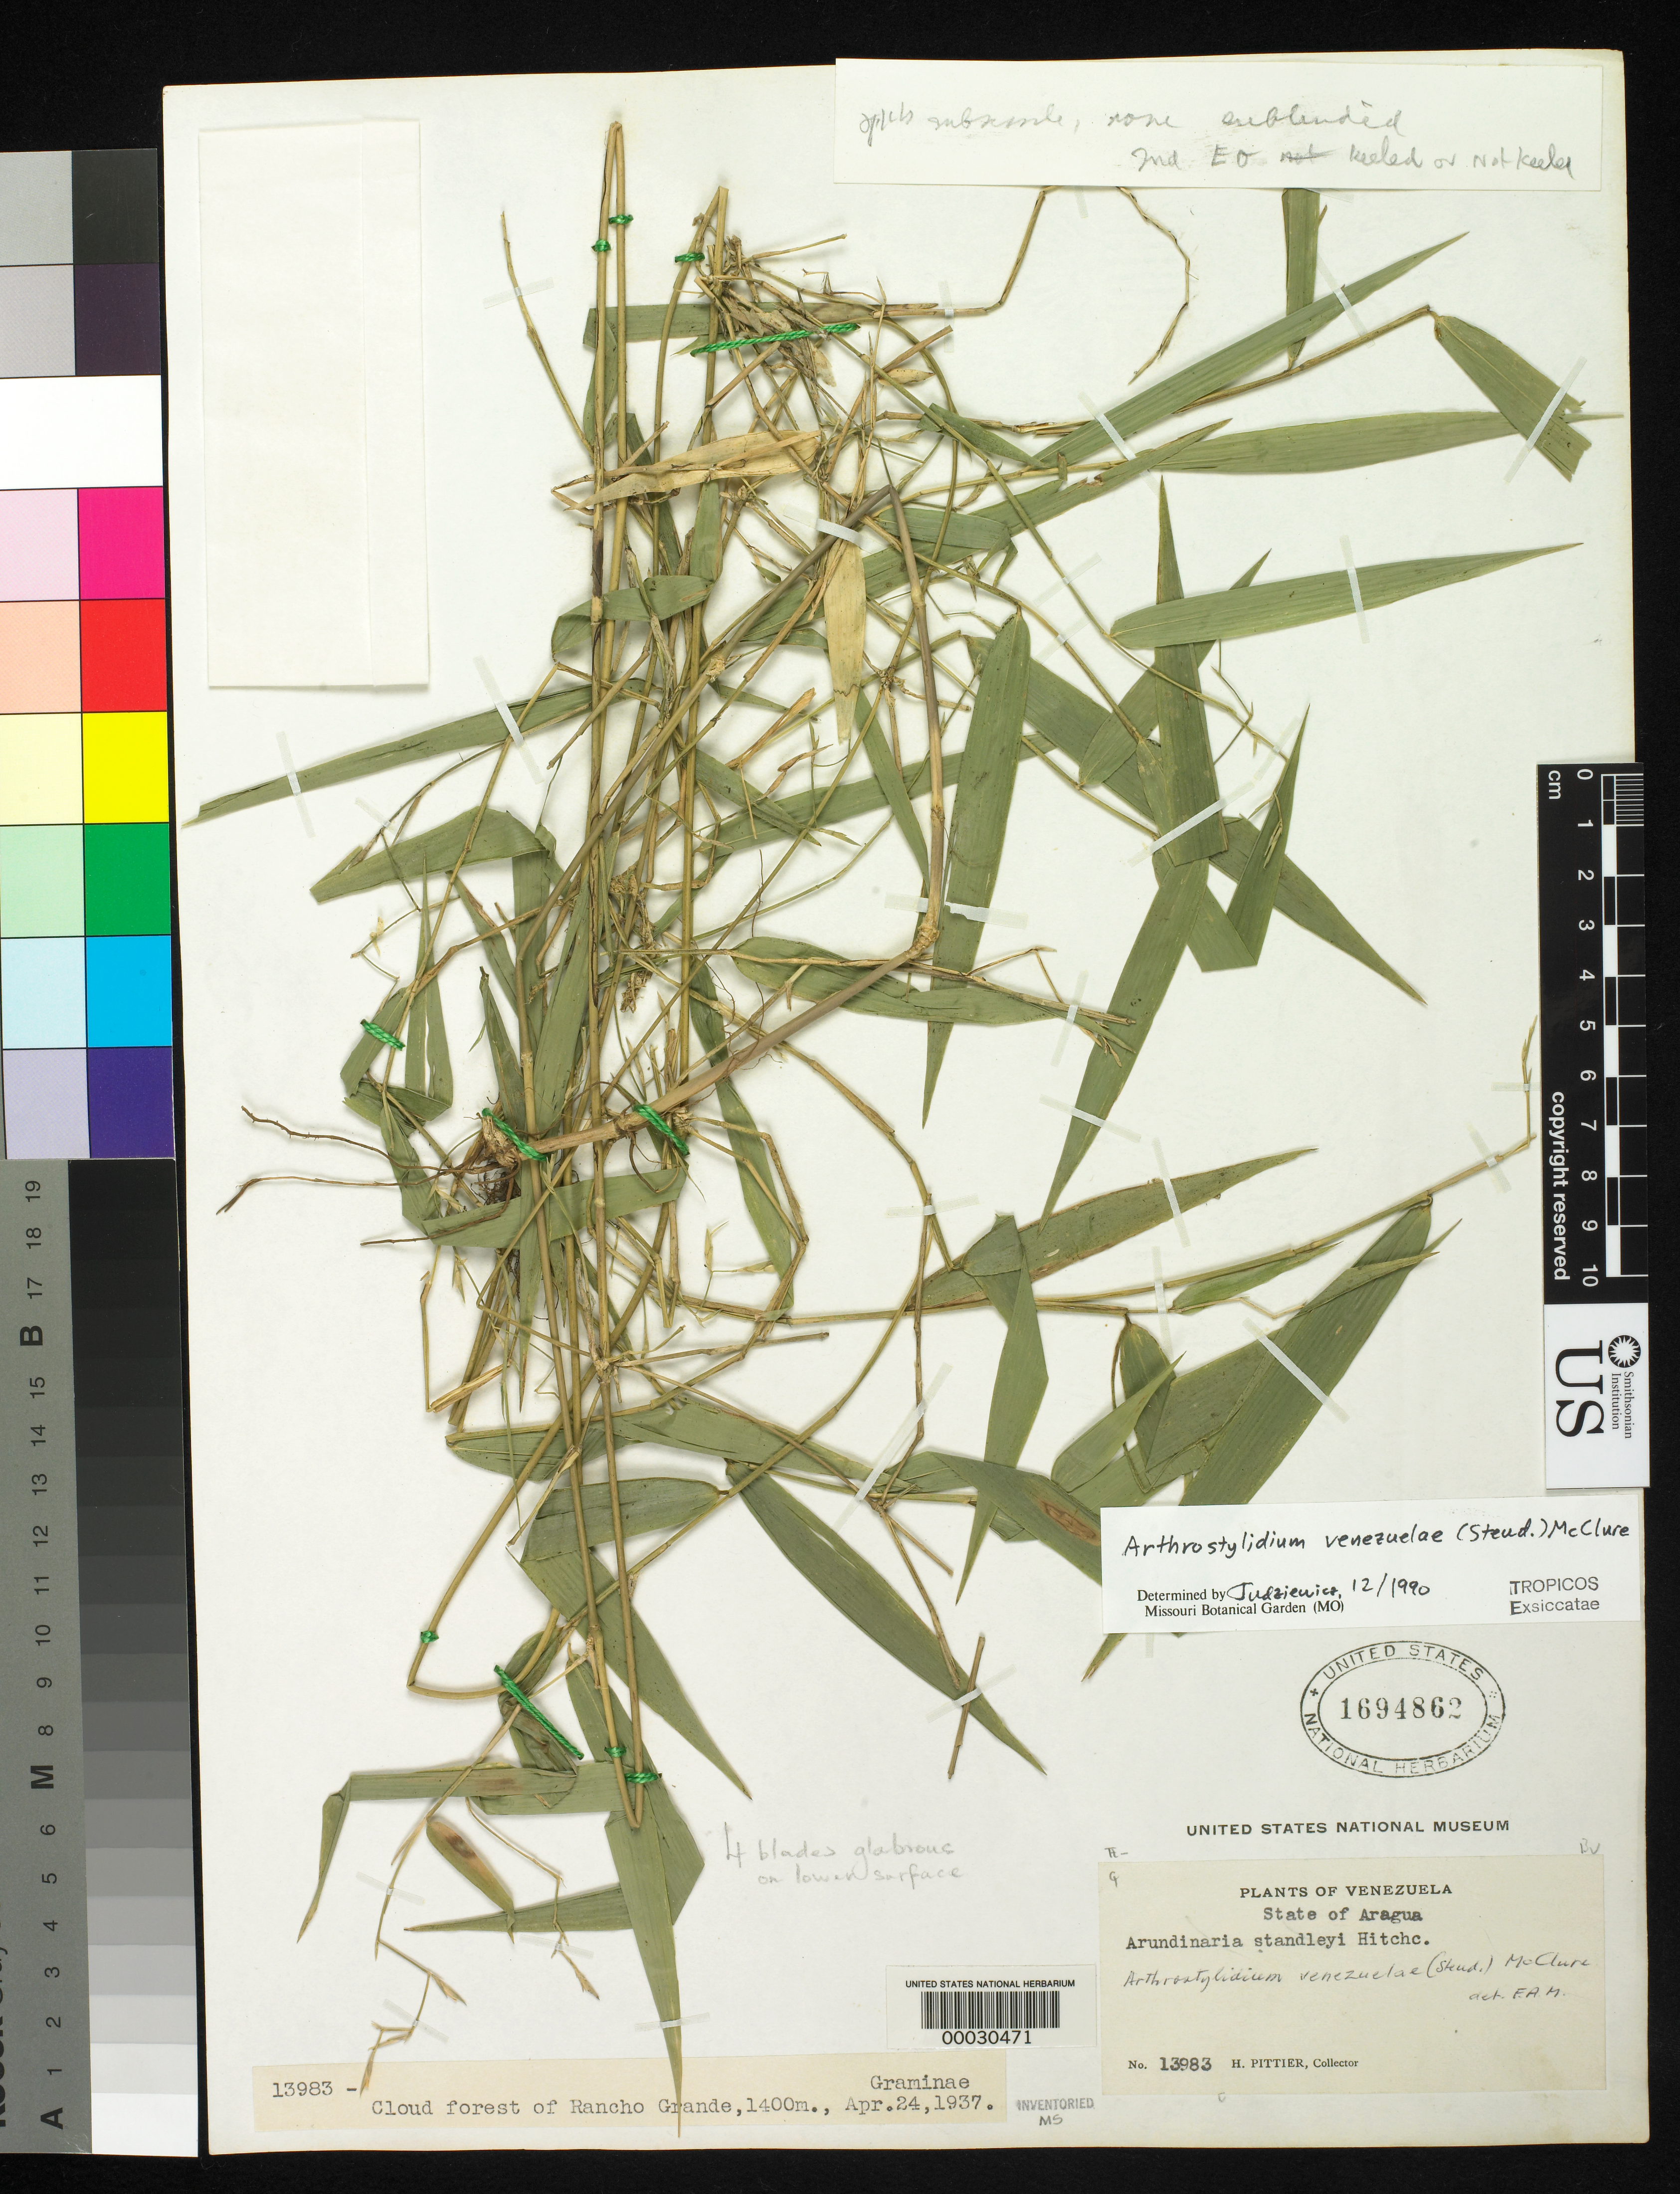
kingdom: Plantae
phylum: Tracheophyta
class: Liliopsida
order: Poales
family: Poaceae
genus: Arthrostylidium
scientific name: Arthrostylidium venezuelae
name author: (Steud.) McClure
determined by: Judziewicz, E. J.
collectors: H. F. Pittier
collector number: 13983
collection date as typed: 24 Apr 1937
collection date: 1937-04-24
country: Venezuela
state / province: Aragua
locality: Rancho grande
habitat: Cloud forest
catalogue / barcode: US 1694862